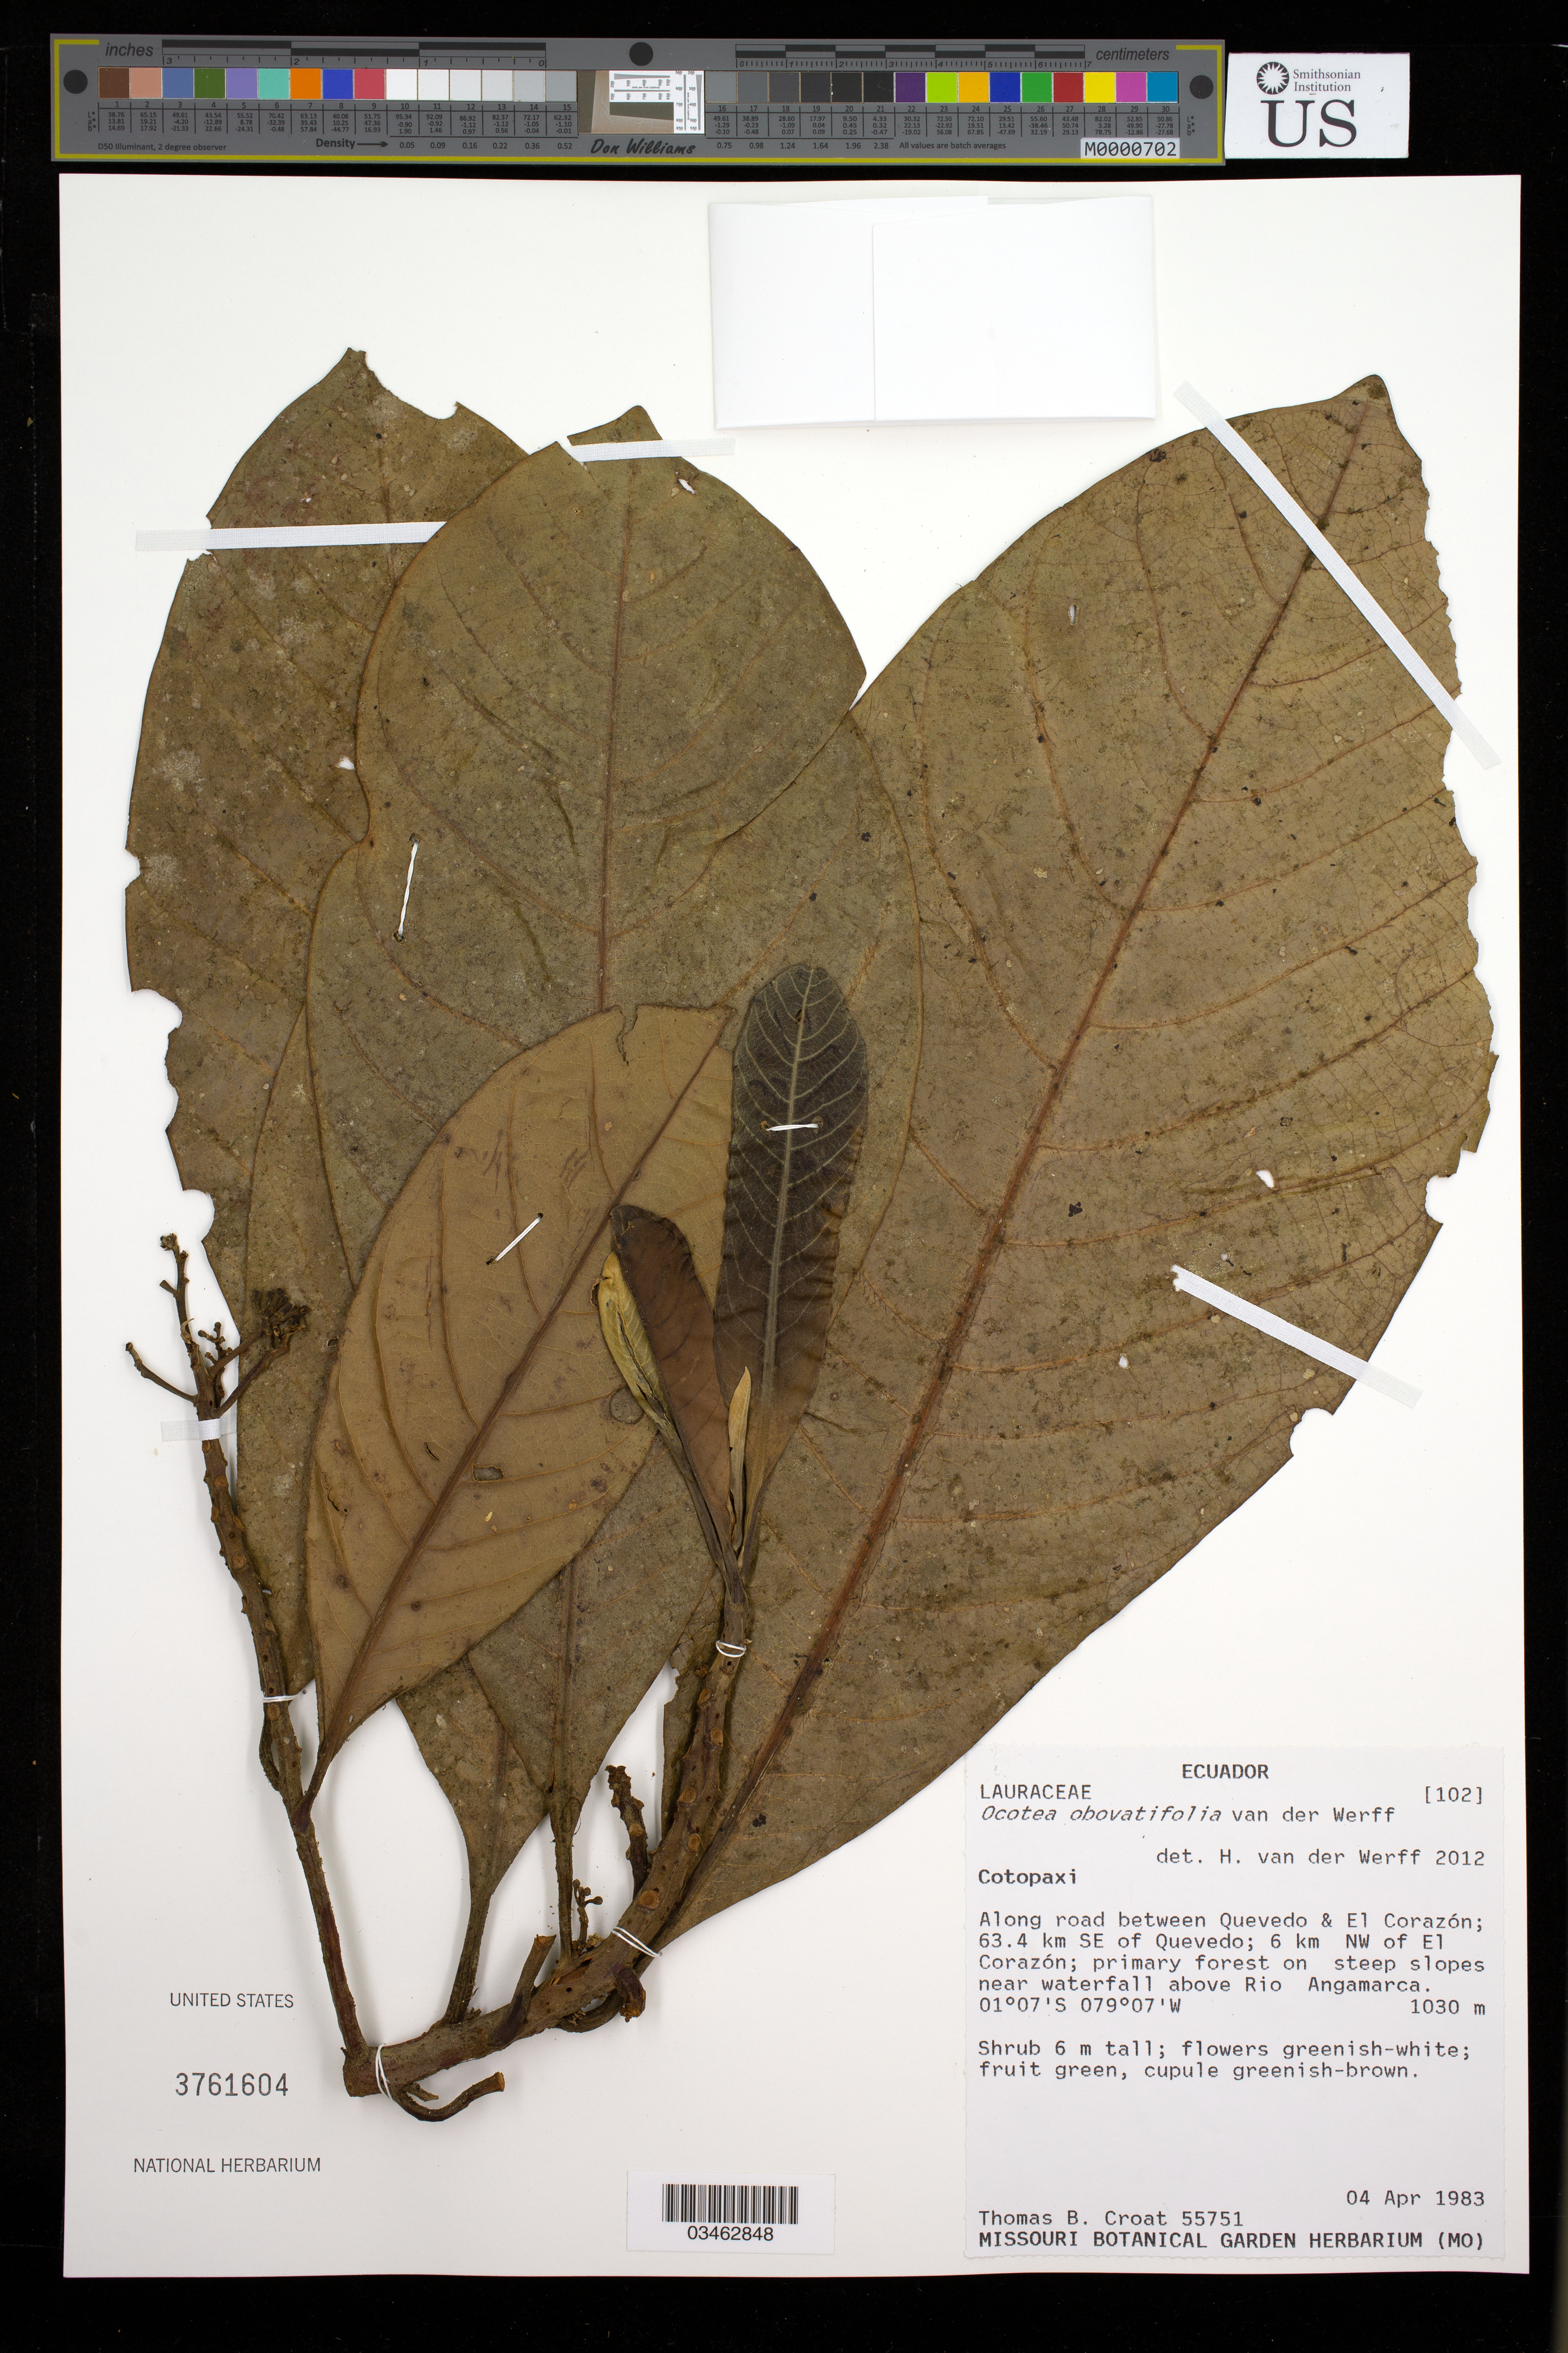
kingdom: Plantae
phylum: Tracheophyta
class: Magnoliopsida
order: Laurales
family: Lauraceae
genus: Ocotea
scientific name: Ocotea obovatifolia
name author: van der Werff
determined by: van der Werff, H. H.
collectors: T. B. Croat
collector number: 55751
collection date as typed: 04 Apr 1983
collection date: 1983-04-04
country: Ecuador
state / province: Cotopaxi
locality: Road between Quevedo and El Corazon, 63.4 km SE of Quevedo; 6 km NW of El Corazon; primary forest on steep slopes near waterfall above Rio Angamarca.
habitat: primary forest on steep slopes near waterfall.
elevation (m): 1030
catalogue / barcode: US 3761604